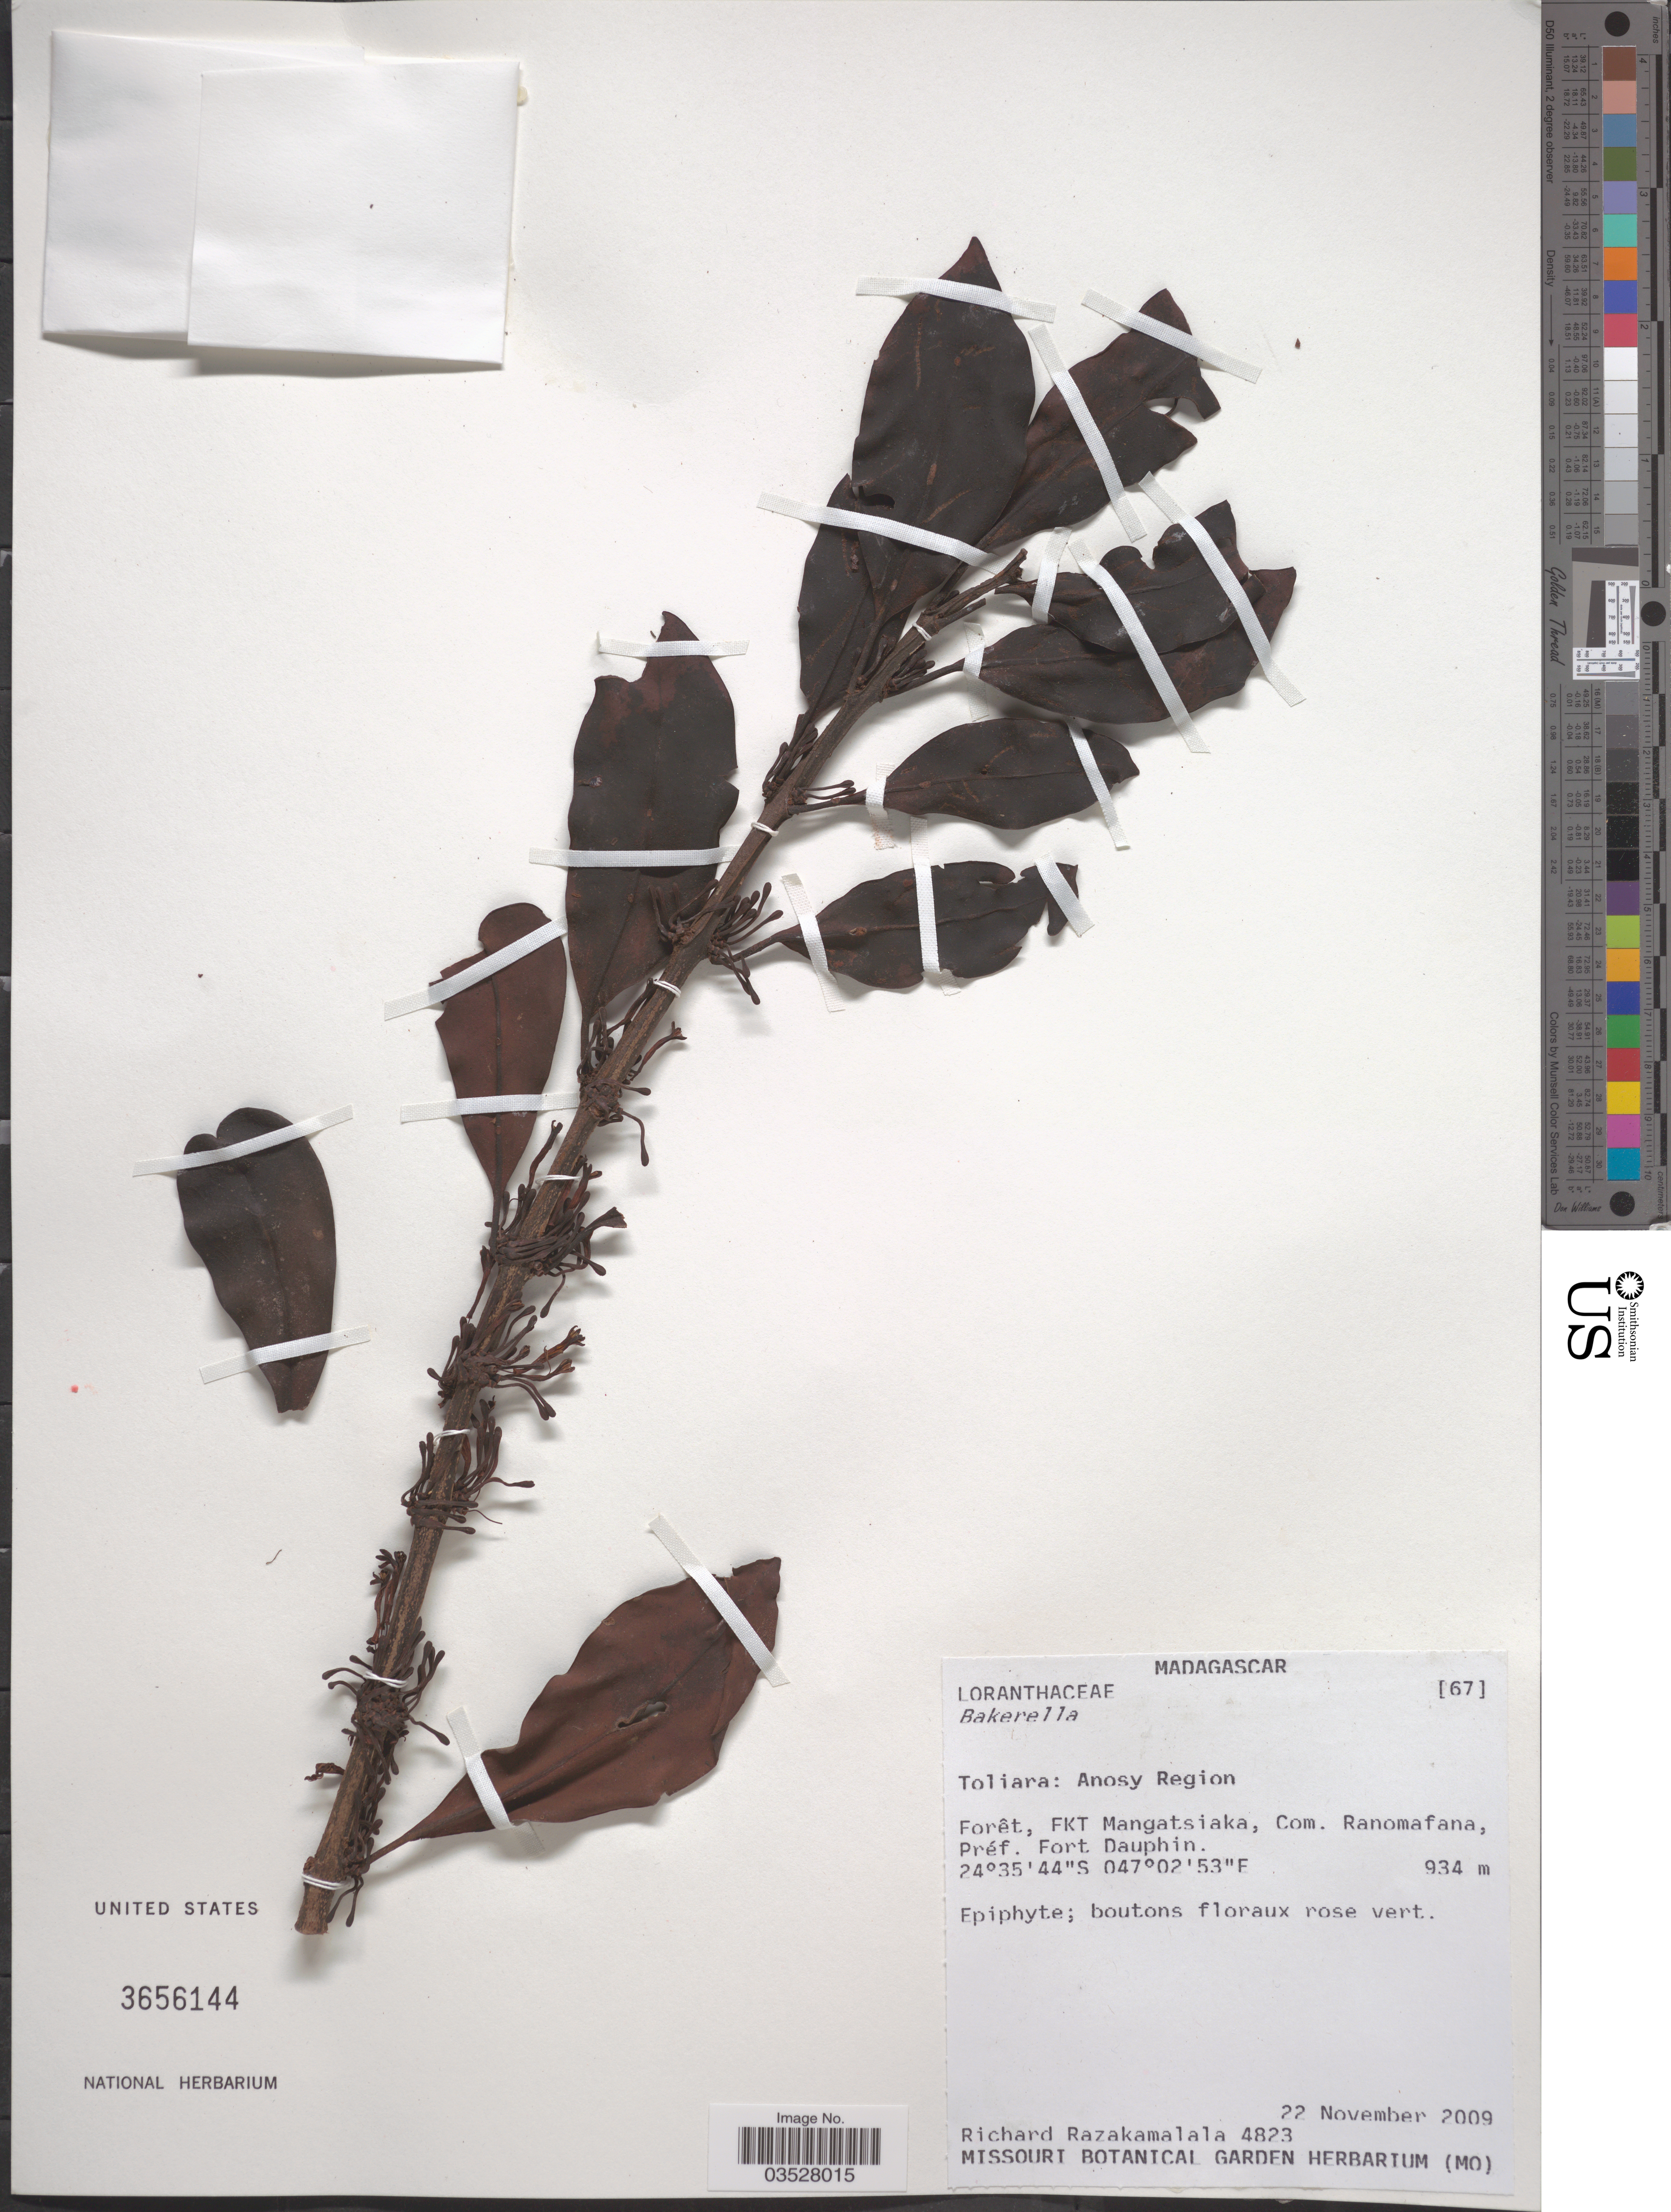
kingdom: Plantae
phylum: Tracheophyta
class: Magnoliopsida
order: Santalales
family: Loranthaceae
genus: Bakerella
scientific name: Bakerella sp.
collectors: R. Razakamalala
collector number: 4823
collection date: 2009-11-22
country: Madagascar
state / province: Anosy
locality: Anosy Region. Forêt, FKT Mangatsiaka, Com. Ranomafana, Prêf. Fort Dauphin.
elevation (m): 934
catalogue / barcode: US 3656144